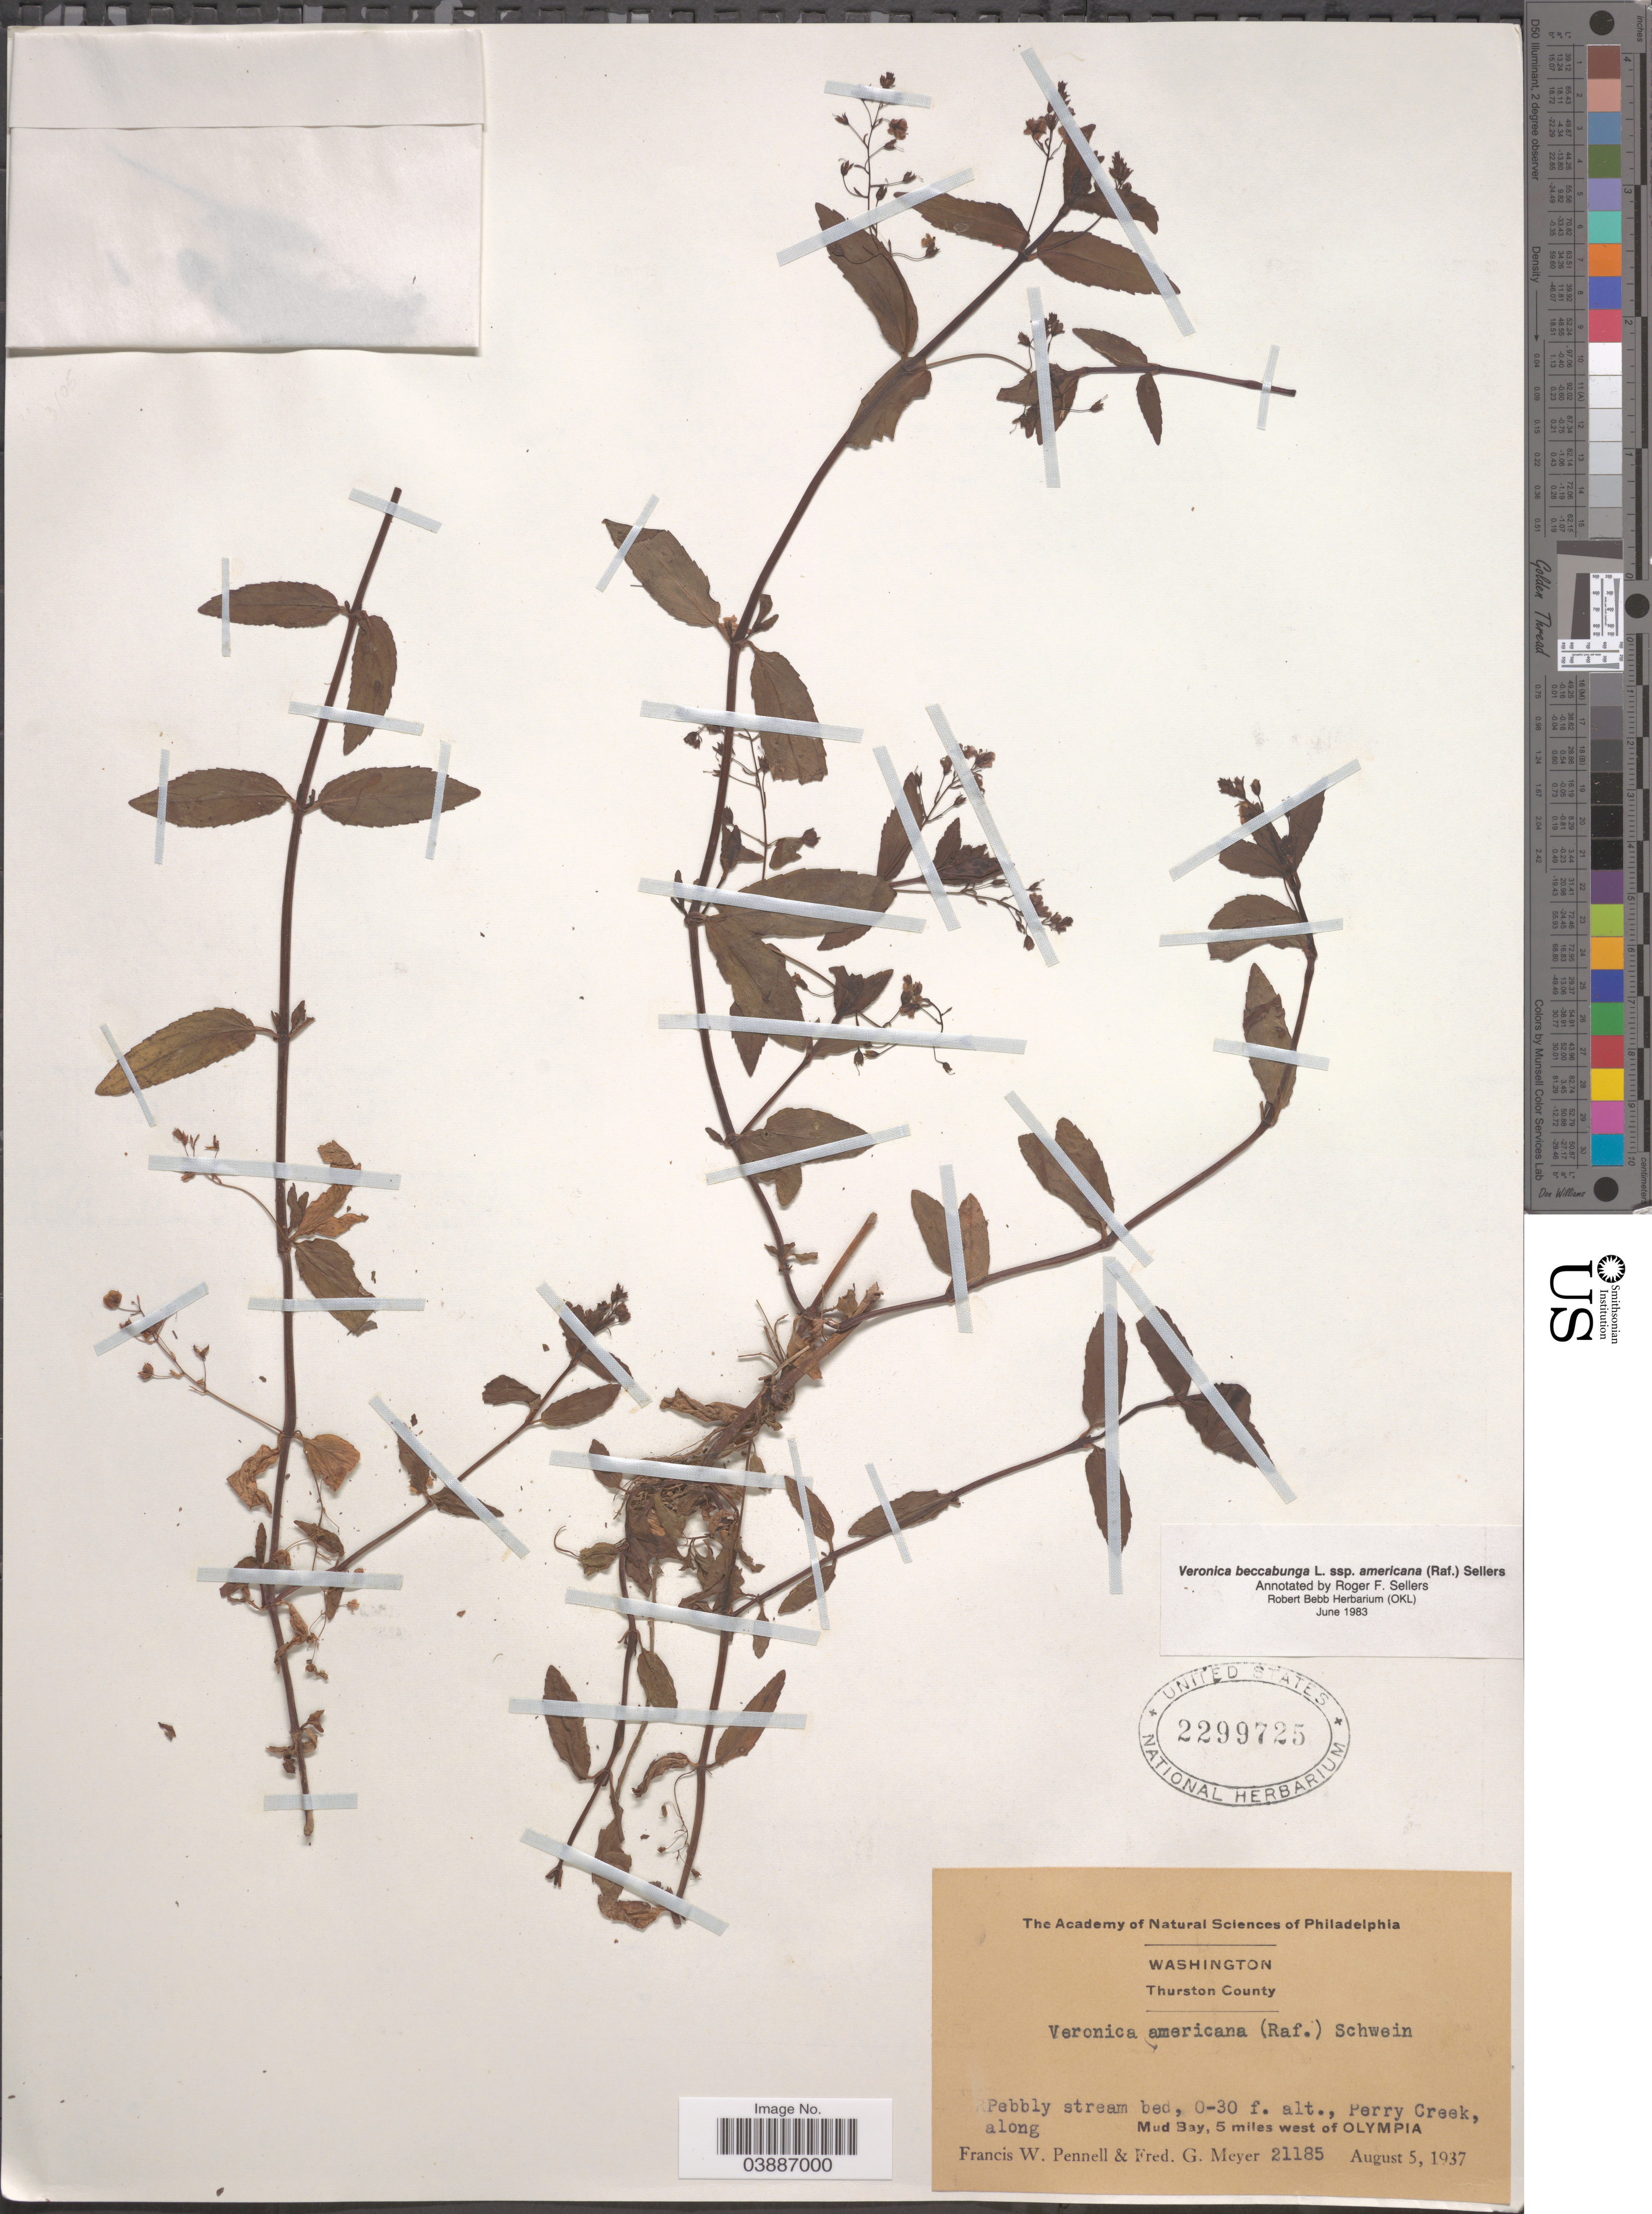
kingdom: Plantae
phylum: Tracheophyta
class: Magnoliopsida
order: Lamiales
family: Plantaginaceae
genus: Veronica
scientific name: Veronica beccabunga subsp. americana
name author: Raf.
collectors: F. W. Pennell & F. G. Meyer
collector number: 21185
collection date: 1937-08-05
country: United States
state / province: Washington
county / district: Thurston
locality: Thurston County. Perry Creek, along Mud Bay, 5 miles west of Olympia.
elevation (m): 0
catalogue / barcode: US 2299725